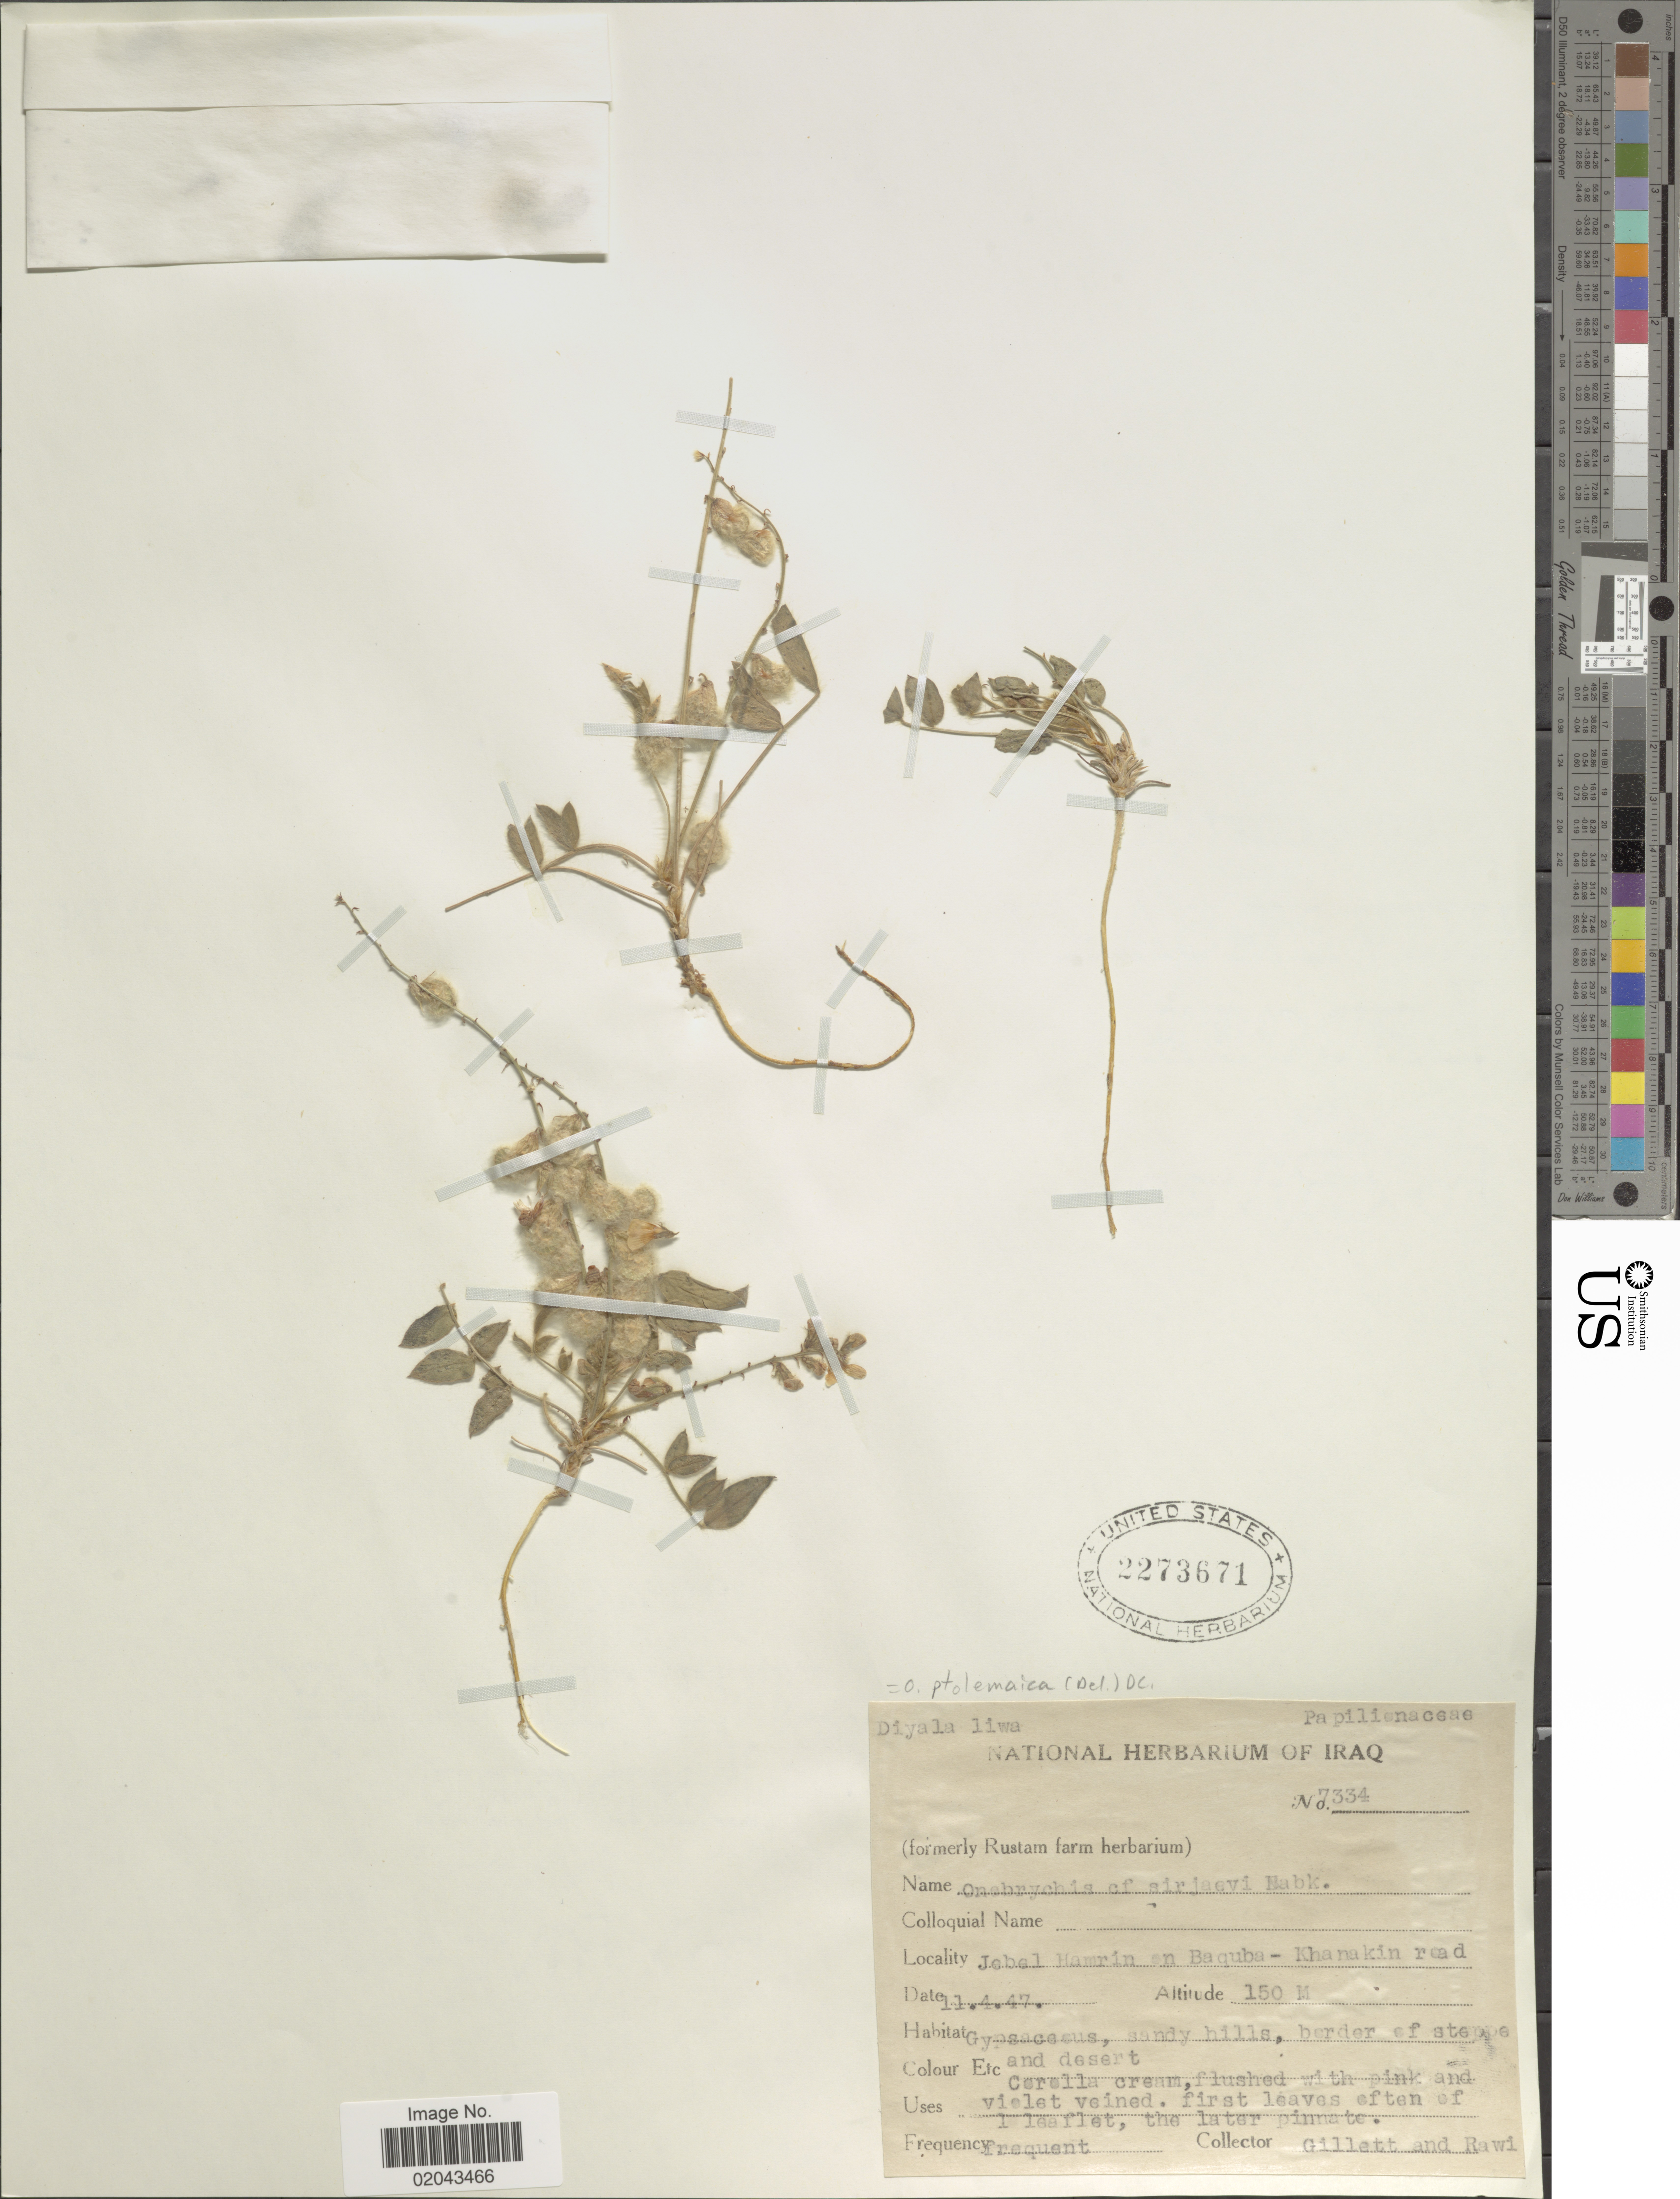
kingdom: Plantae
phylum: Tracheophyta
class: Magnoliopsida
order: Fabales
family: Fabaceae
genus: Onobrychis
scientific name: Onobrychis ptolemaica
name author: (Delile) DC.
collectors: Gillett, -- & -. Rawi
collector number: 7334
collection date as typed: Transcribed d/m/y: 11/4/47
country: Iraq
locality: Jebel Hamrin an Baquba, Khanakin road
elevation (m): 150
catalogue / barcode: US 2273671